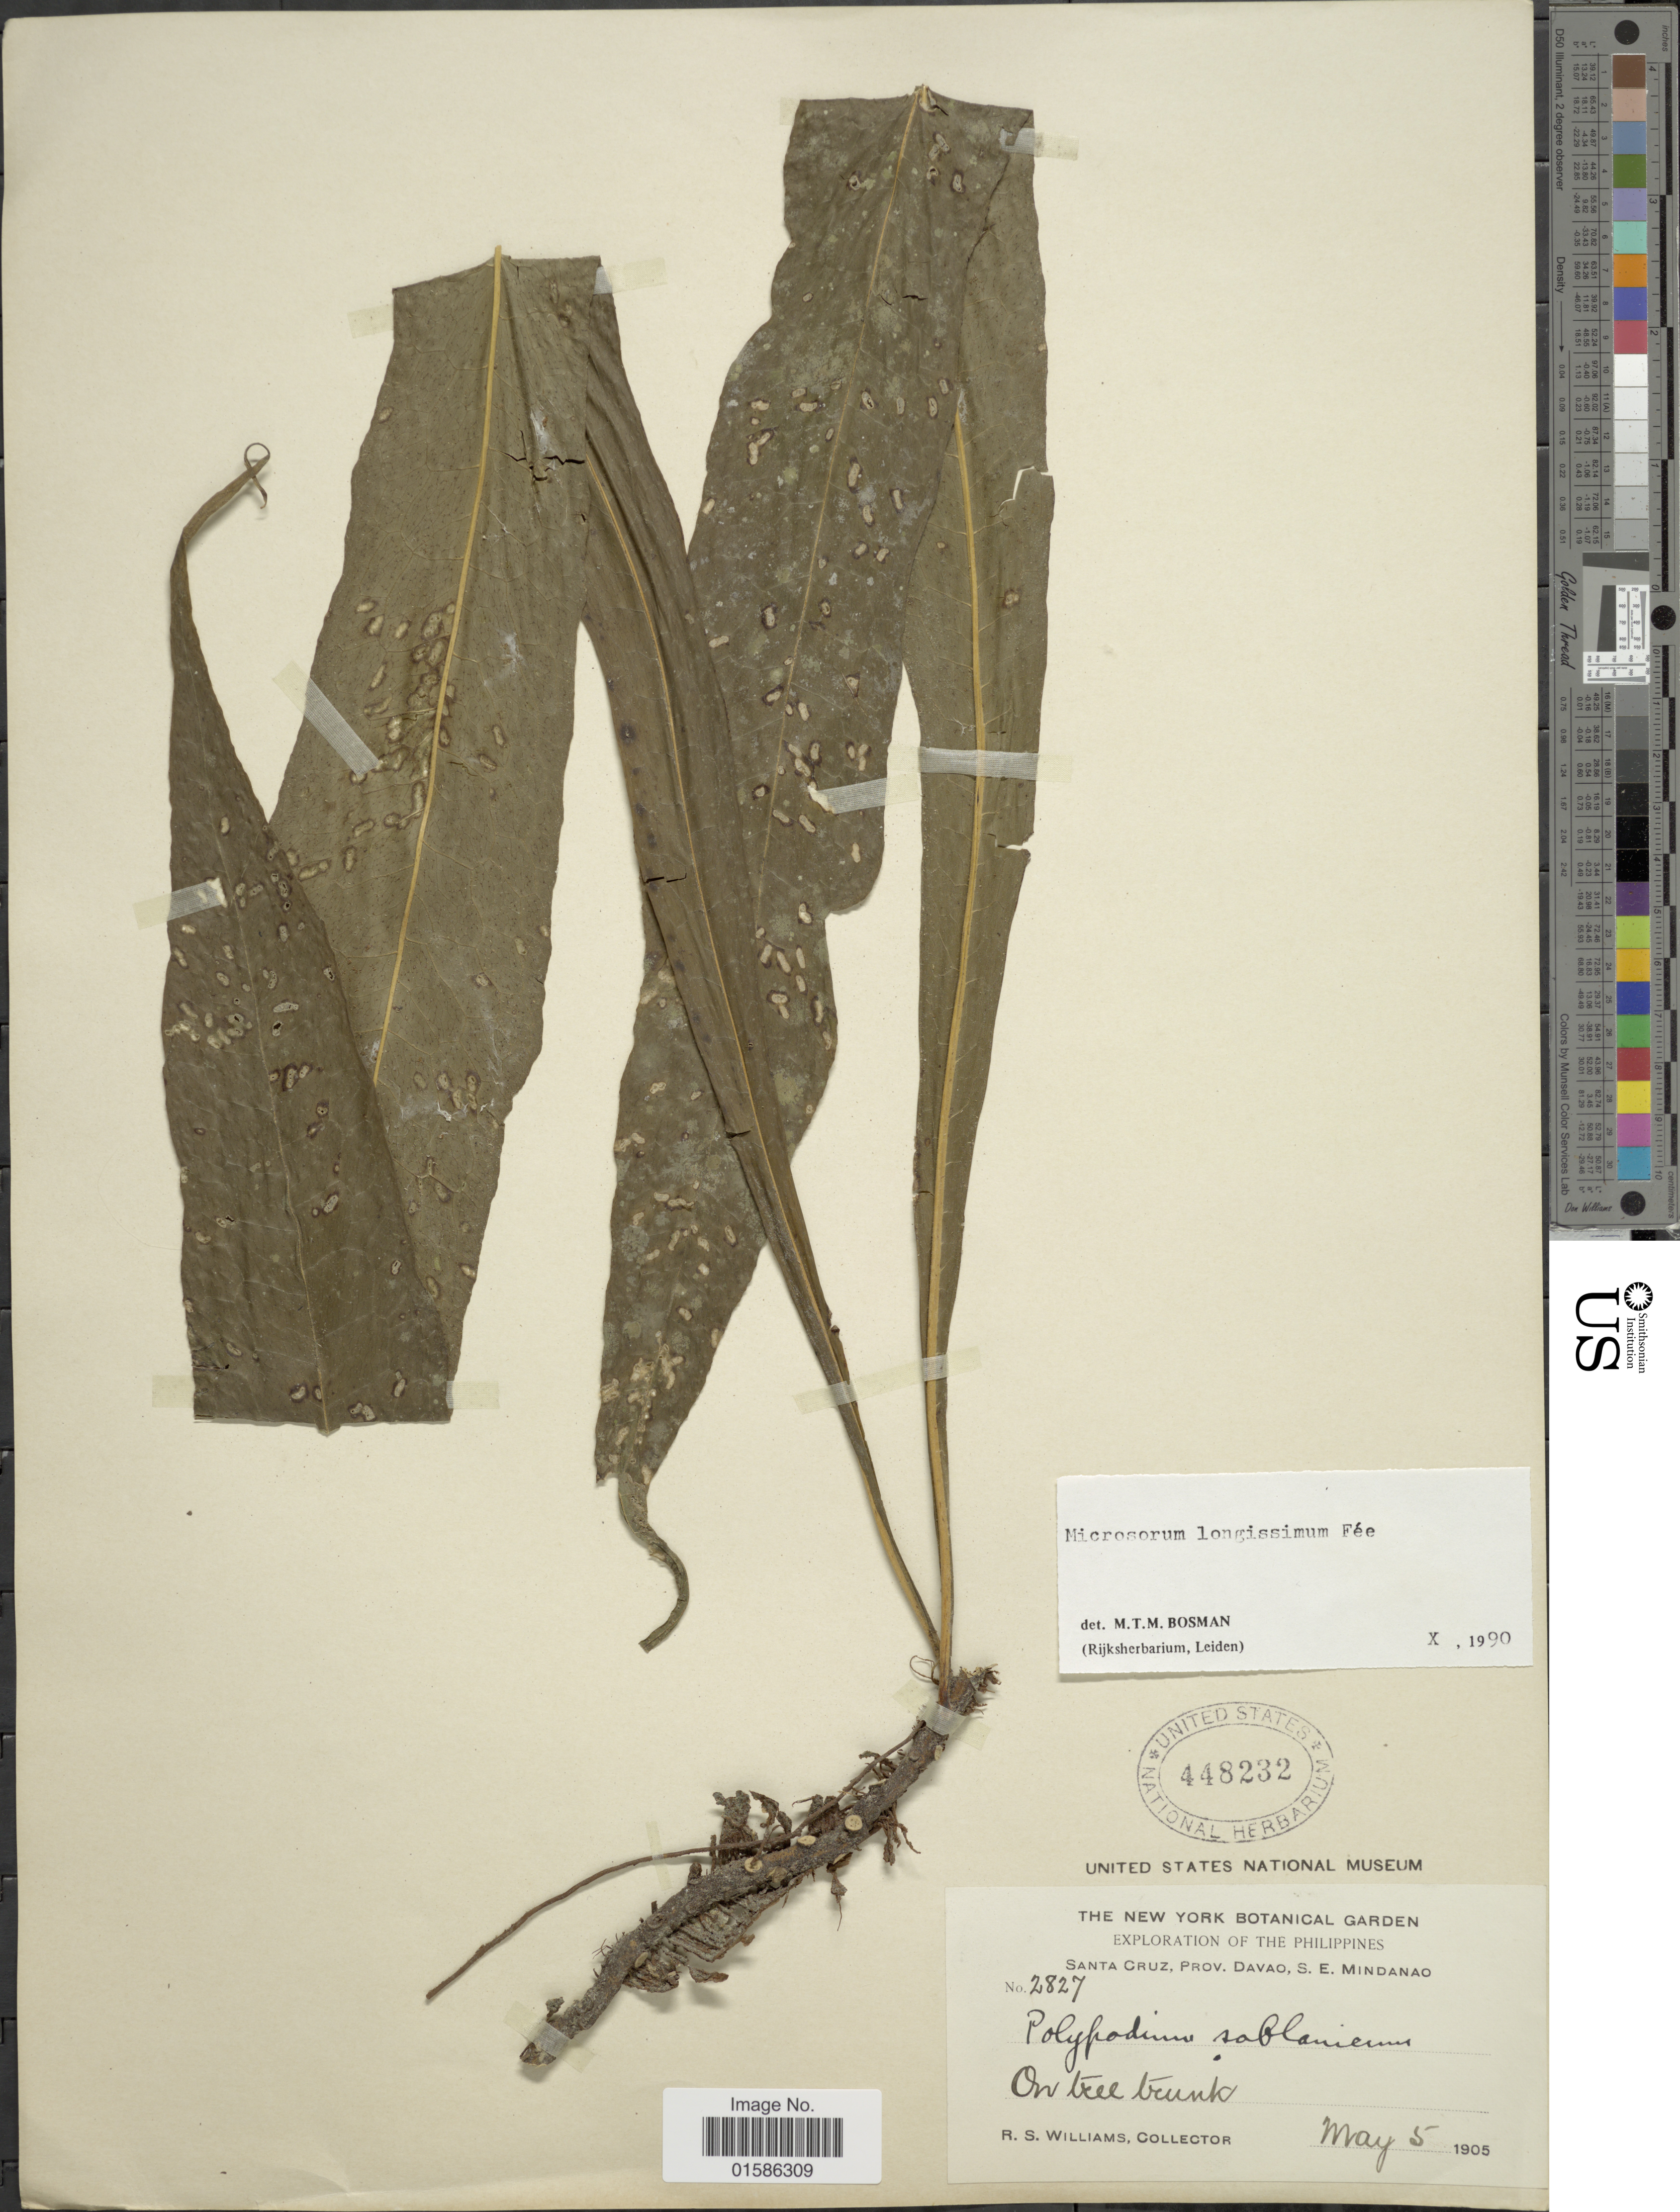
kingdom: Plantae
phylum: Tracheophyta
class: Polypodiopsida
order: Polypodiales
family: Polypodiaceae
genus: Microsorum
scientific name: Microsorum longissimum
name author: Fée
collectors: R. S. Williams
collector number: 2827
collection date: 1905-05-05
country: Philippines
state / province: Davao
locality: Santa Cruz, S.E. Mindanao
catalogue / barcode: US 448232